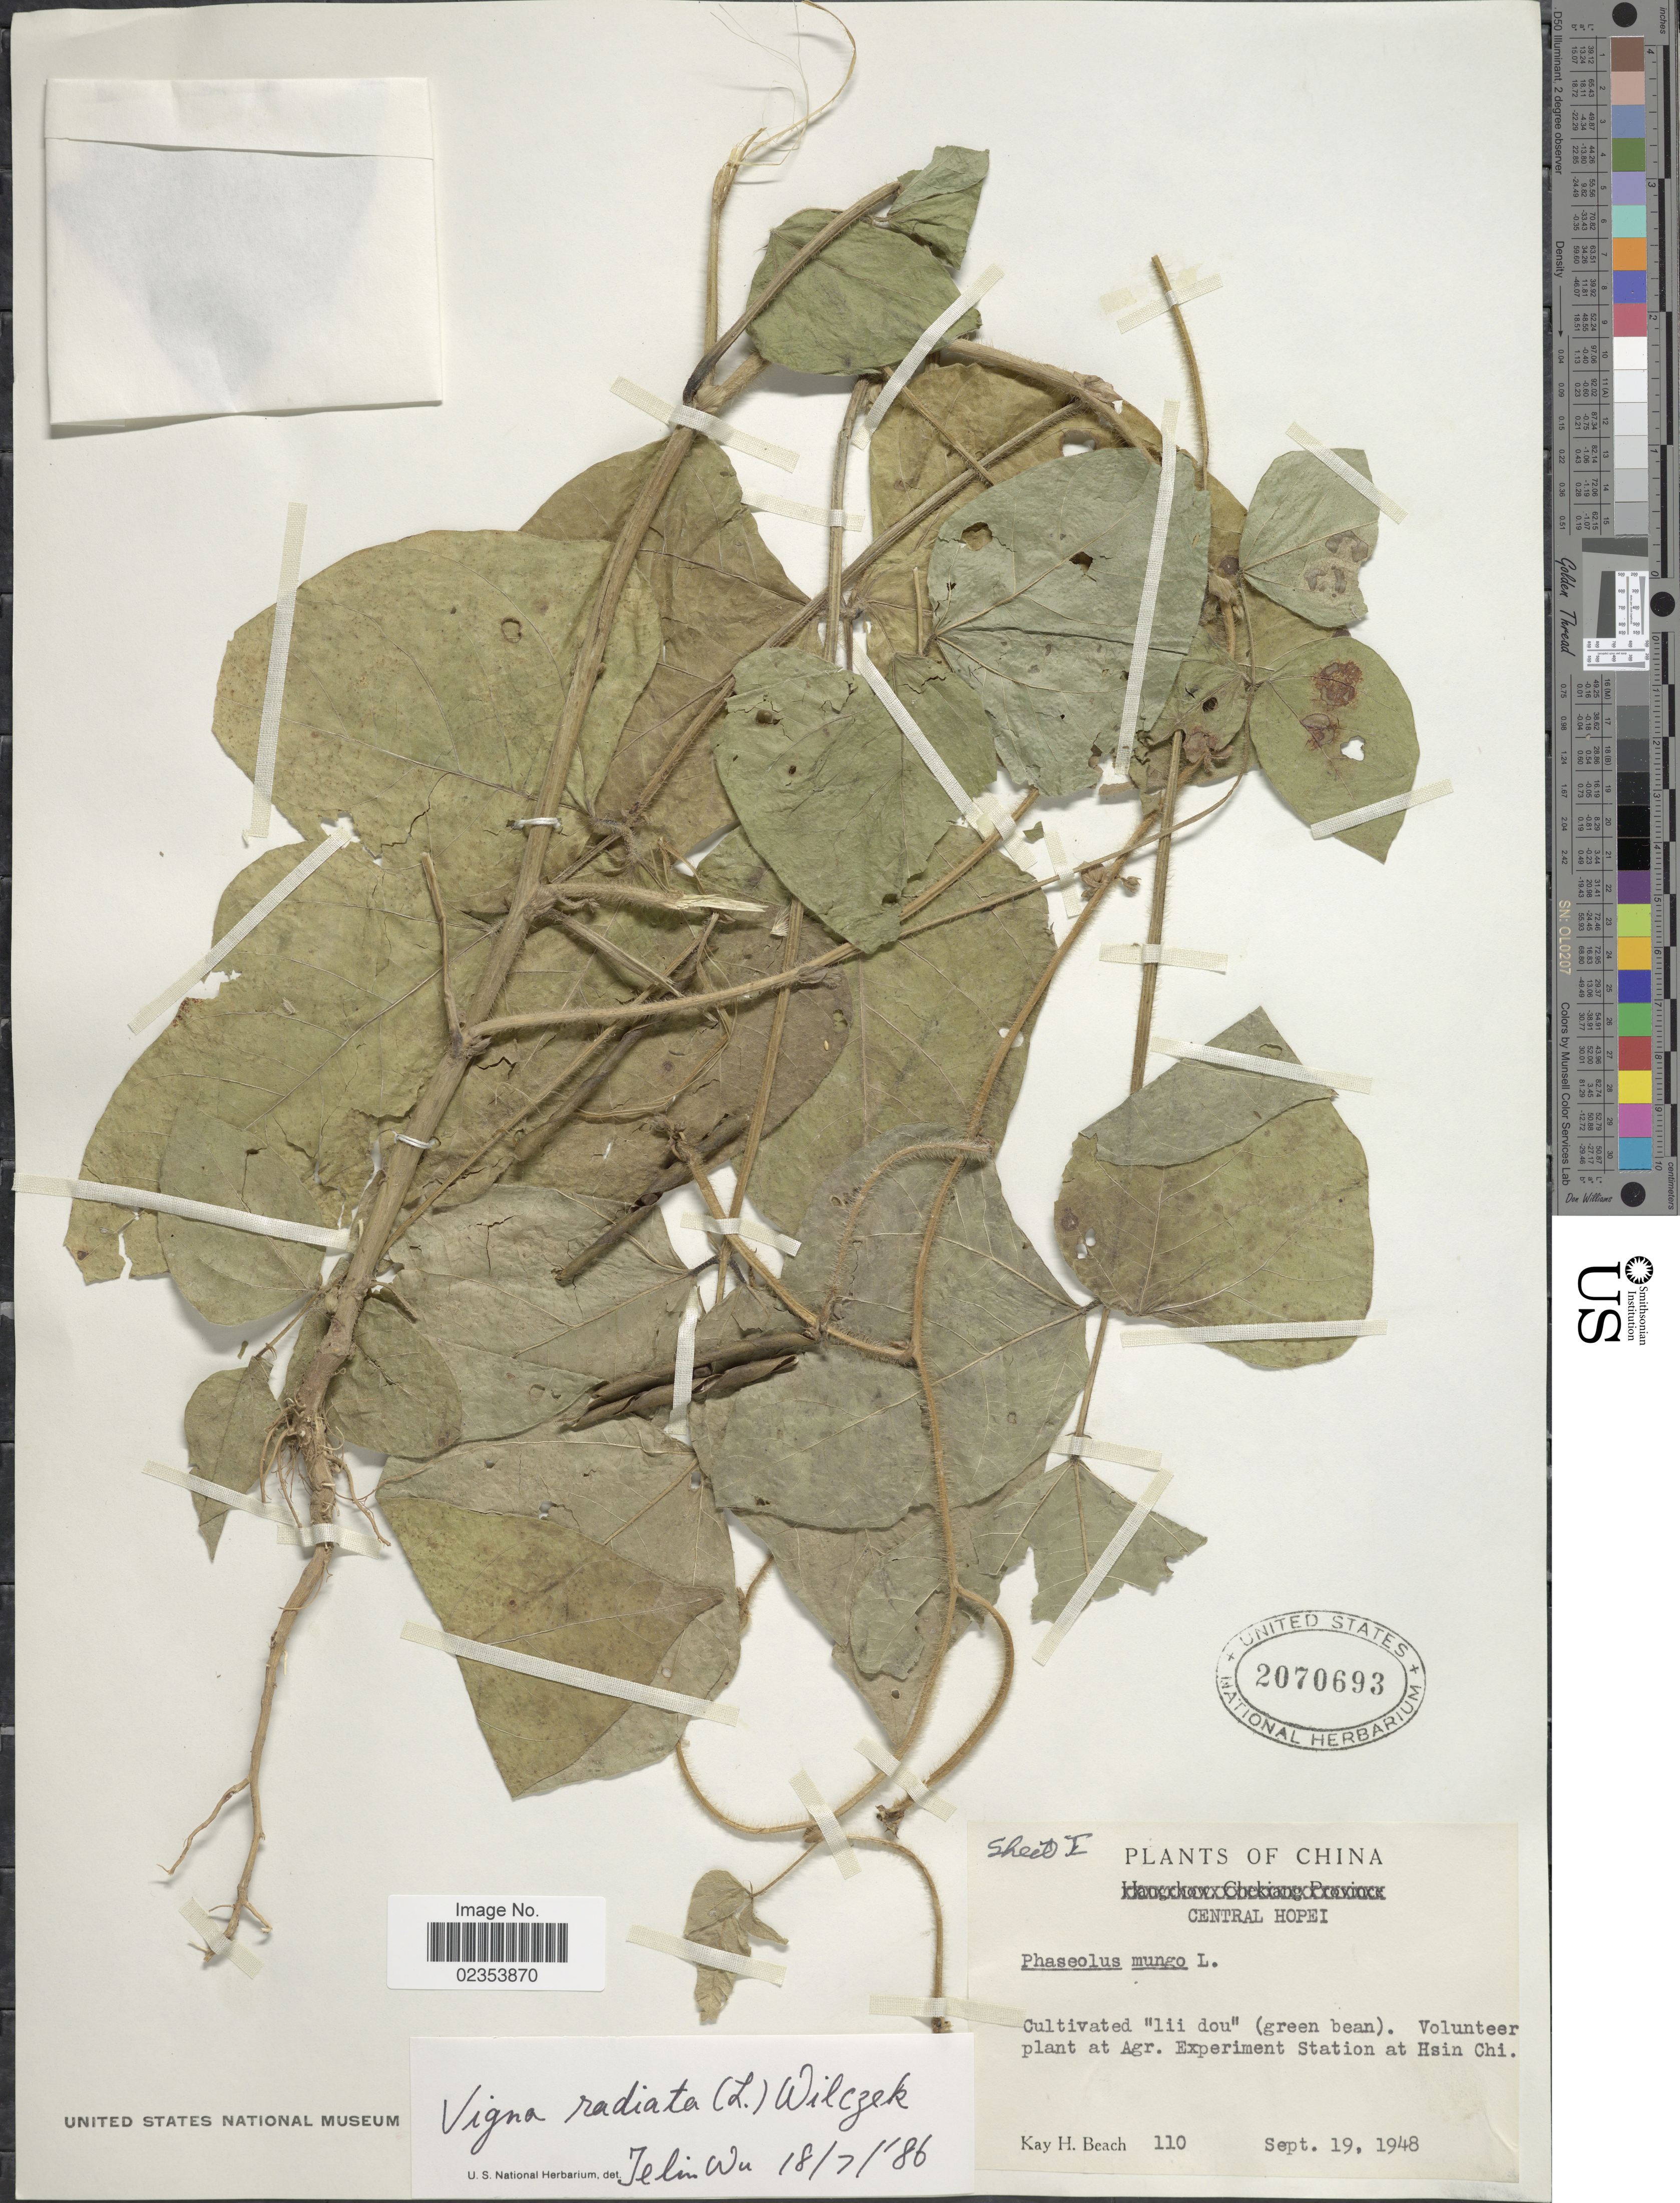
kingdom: Plantae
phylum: Tracheophyta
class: Magnoliopsida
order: Fabales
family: Fabaceae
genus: Vigna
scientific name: Vigna radiata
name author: (L.) R. Wilczek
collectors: K. H. Beach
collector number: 110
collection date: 1948-09-19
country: China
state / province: Hebei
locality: Central Hopei. At Agr. Experiment Station at Hsin Chi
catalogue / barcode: US 2070693